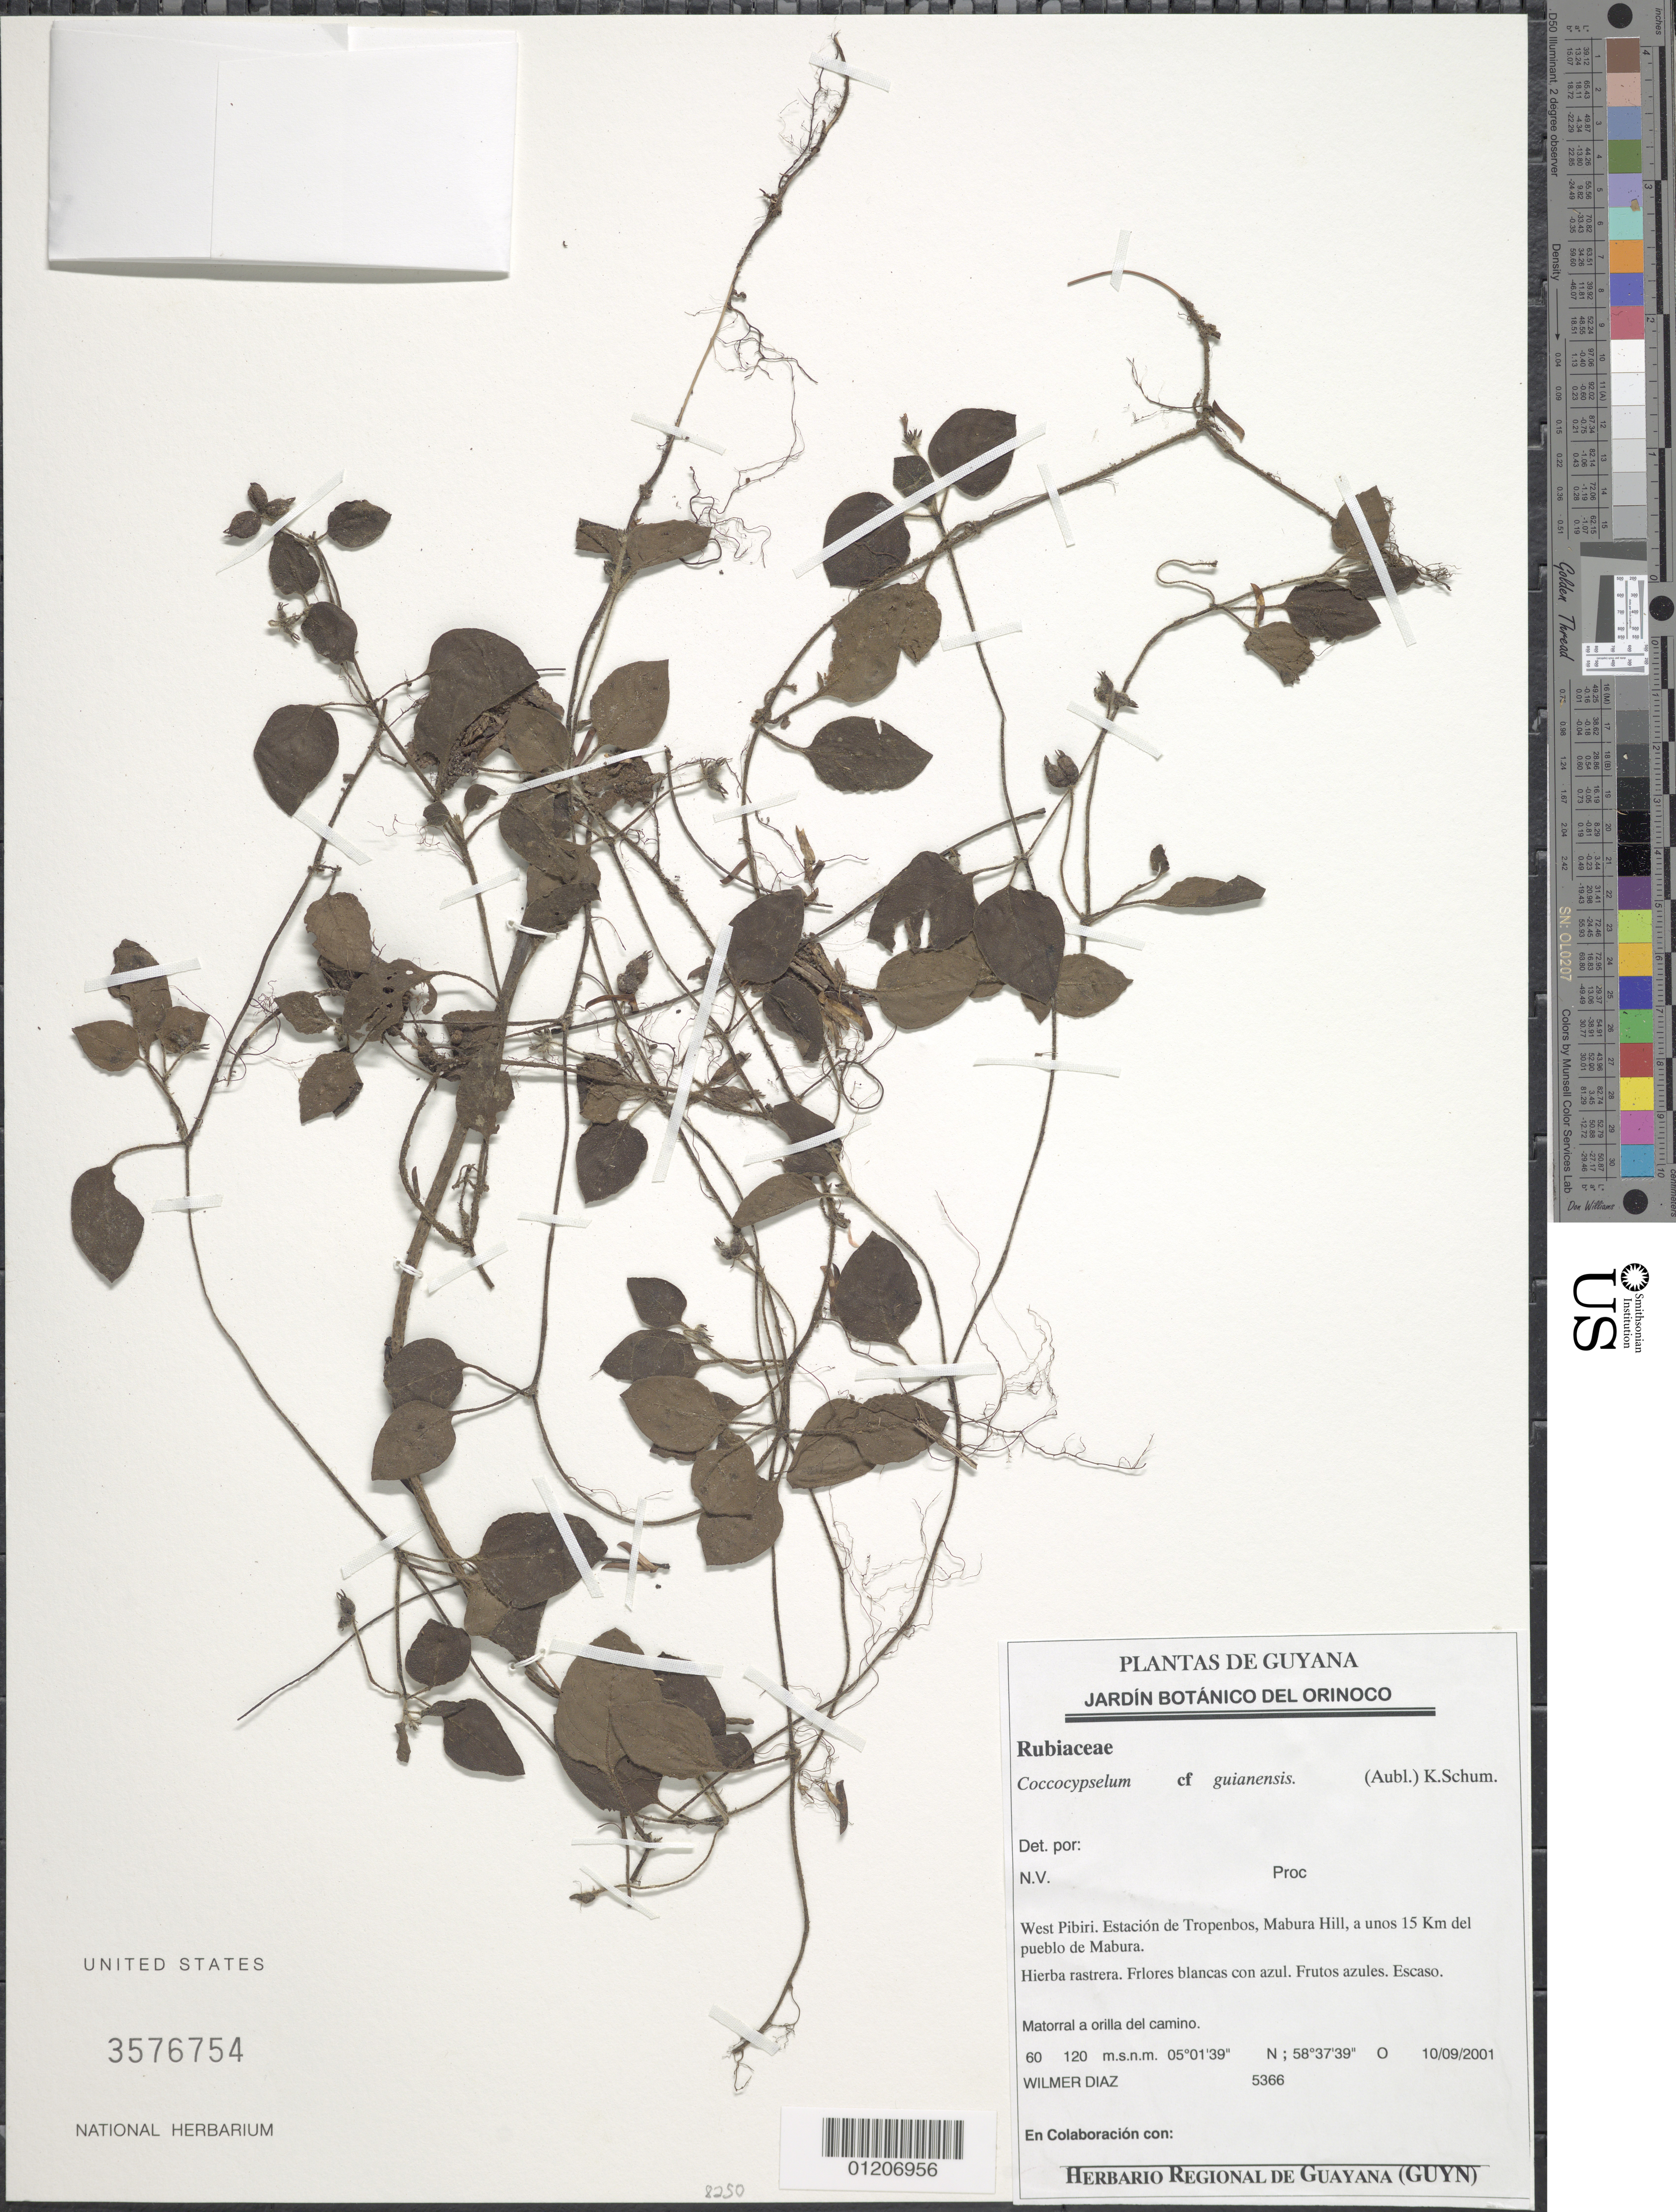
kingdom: Plantae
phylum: Tracheophyta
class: Magnoliopsida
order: Gentianales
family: Rubiaceae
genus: Coccocypselum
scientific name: Coccocypselum guianense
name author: (Aubl.) K. Schum.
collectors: W. Díaz P.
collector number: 5366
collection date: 2001-09-10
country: Guyana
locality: West Pibiri. Estacion de Tropenbos, Mabura Hill, a unos 15km del pueblo de Mabura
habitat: Matorral a orilla del camino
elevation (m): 60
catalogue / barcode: US 3576754